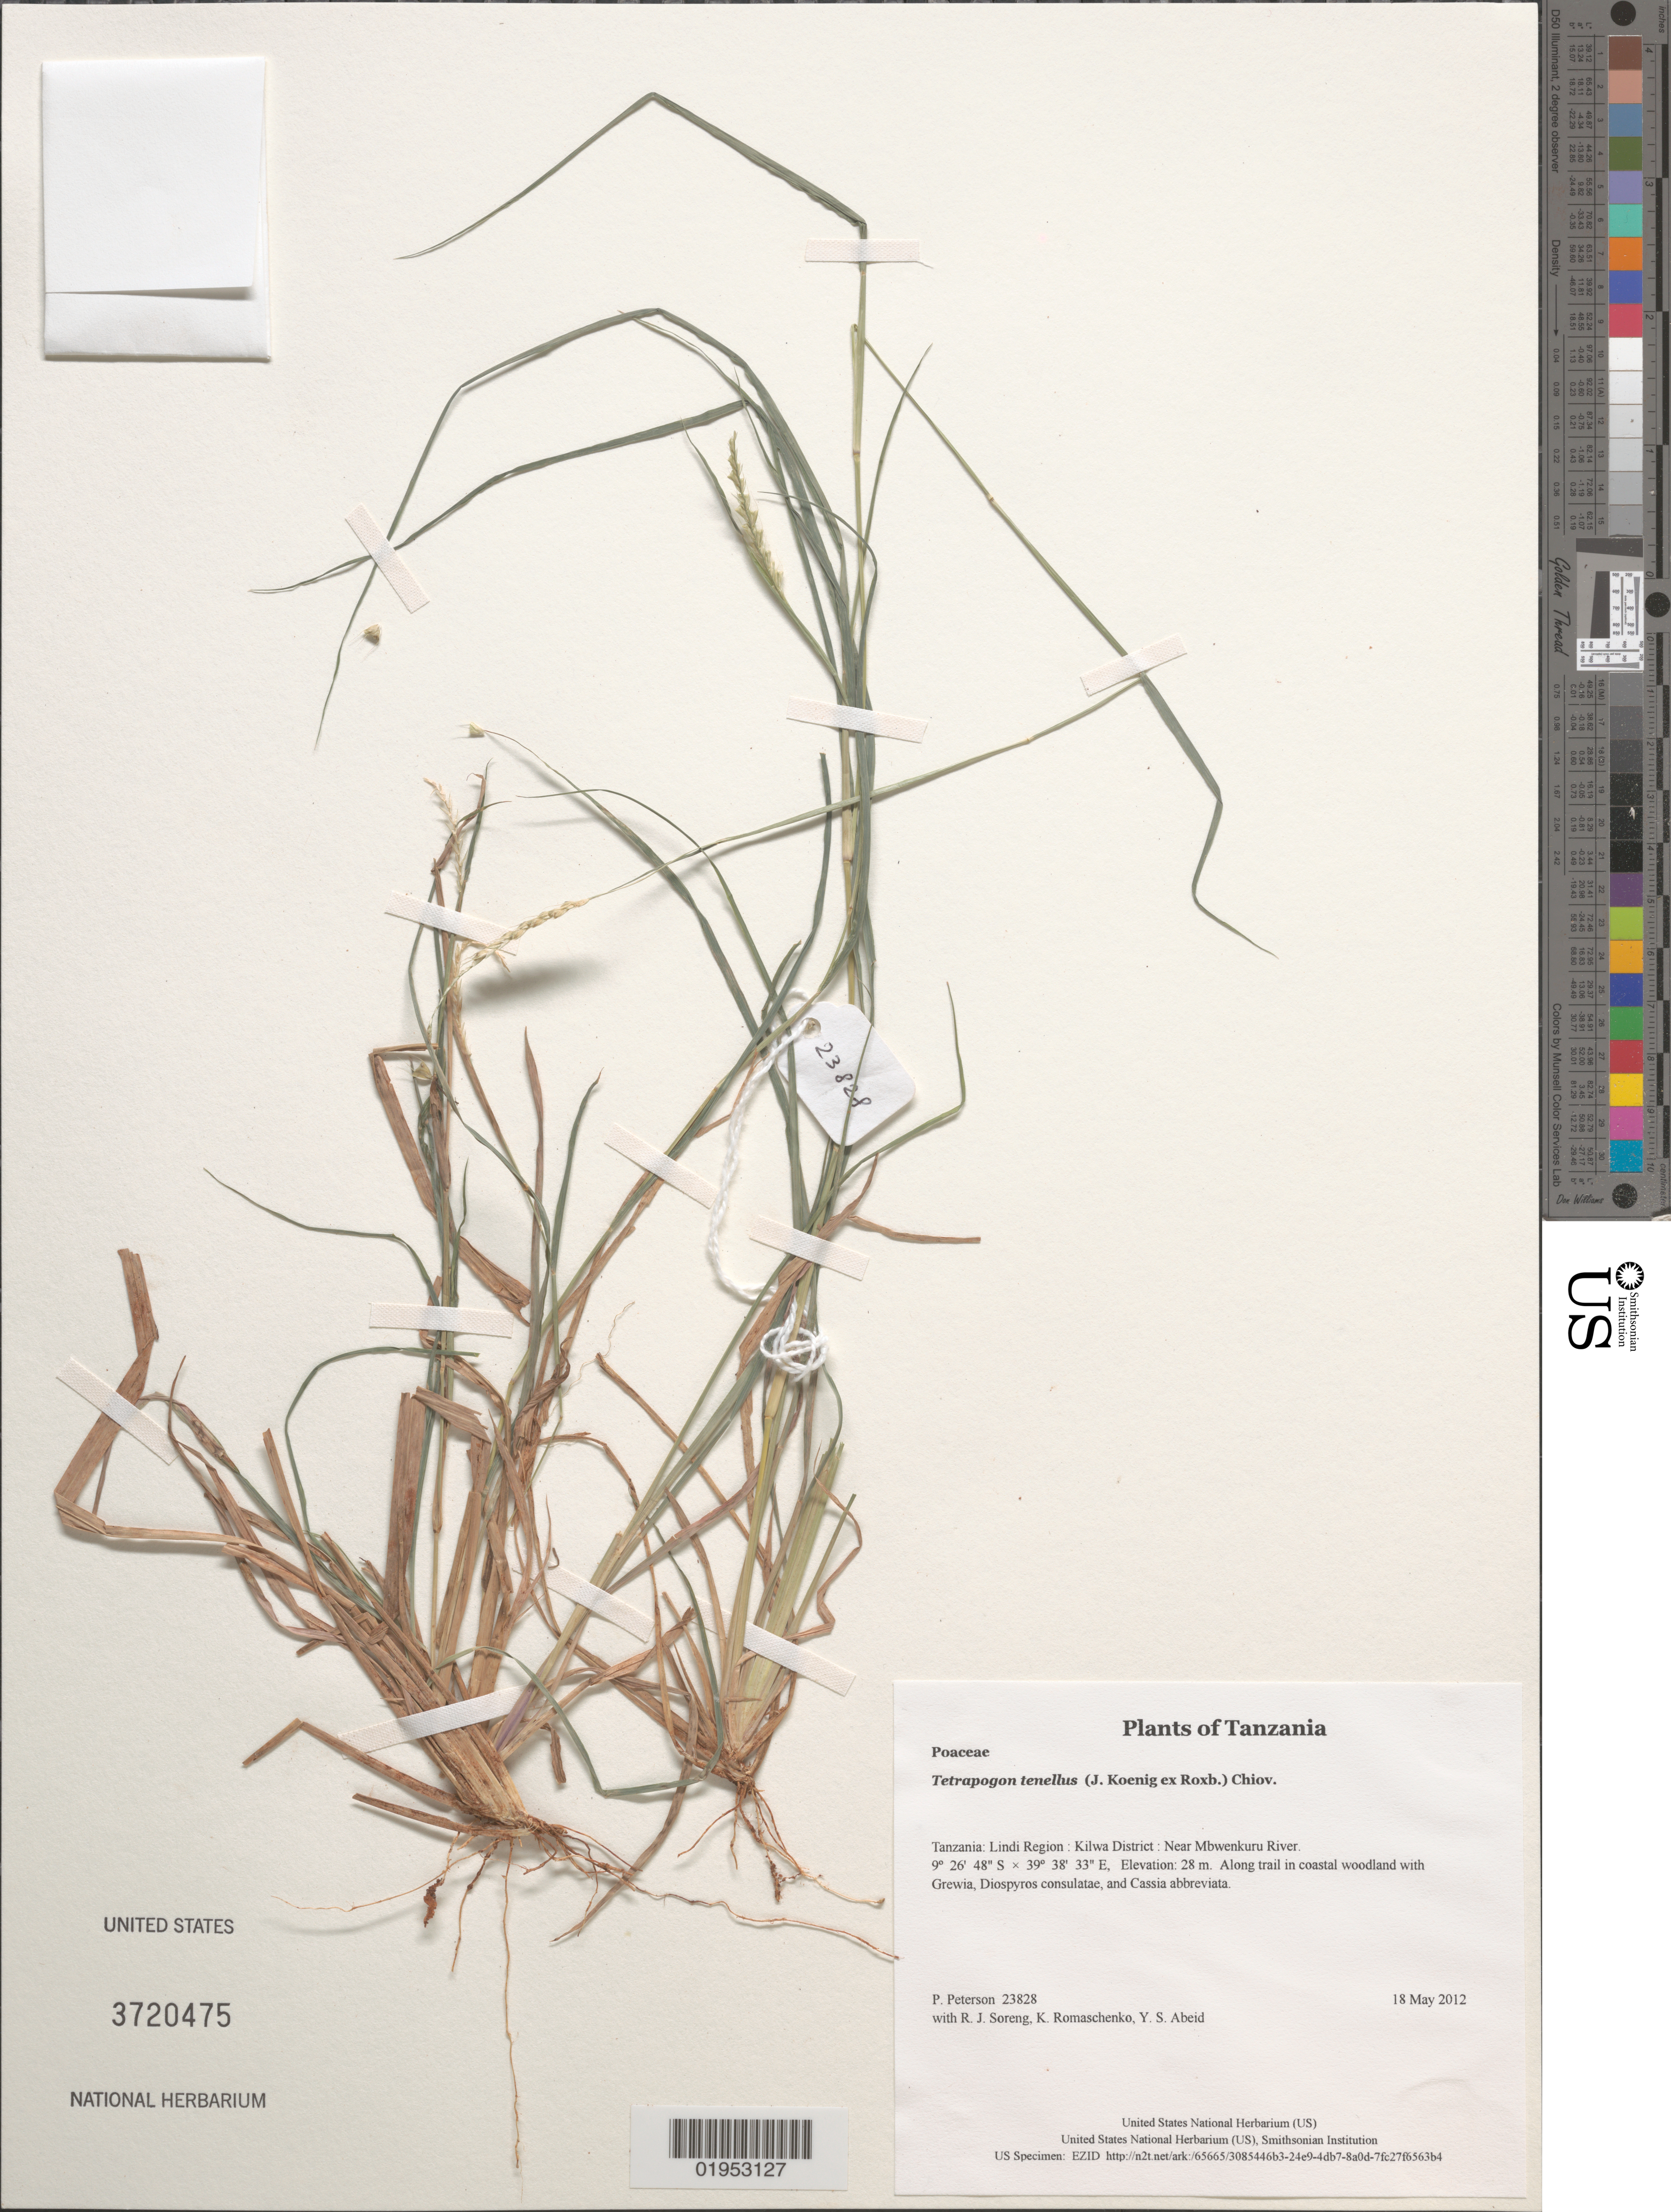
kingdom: Plantae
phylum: Tracheophyta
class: Liliopsida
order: Poales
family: Poaceae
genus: Tetrapogon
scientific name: Tetrapogon tenellus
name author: (J. Koenig ex Roxb.) Chiov.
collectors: P. M. Peterson, R. J. Soreng, K. Romaschenko & Y. Abeid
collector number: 23828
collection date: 2012-05-18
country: Tanzania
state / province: Lindi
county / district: Kilwa District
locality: Near Mbwenkuru River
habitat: Along trail in coastal woodland with Grewia, Diospyros consulatae, and Cassia abbreviata.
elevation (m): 28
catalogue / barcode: US 3720475